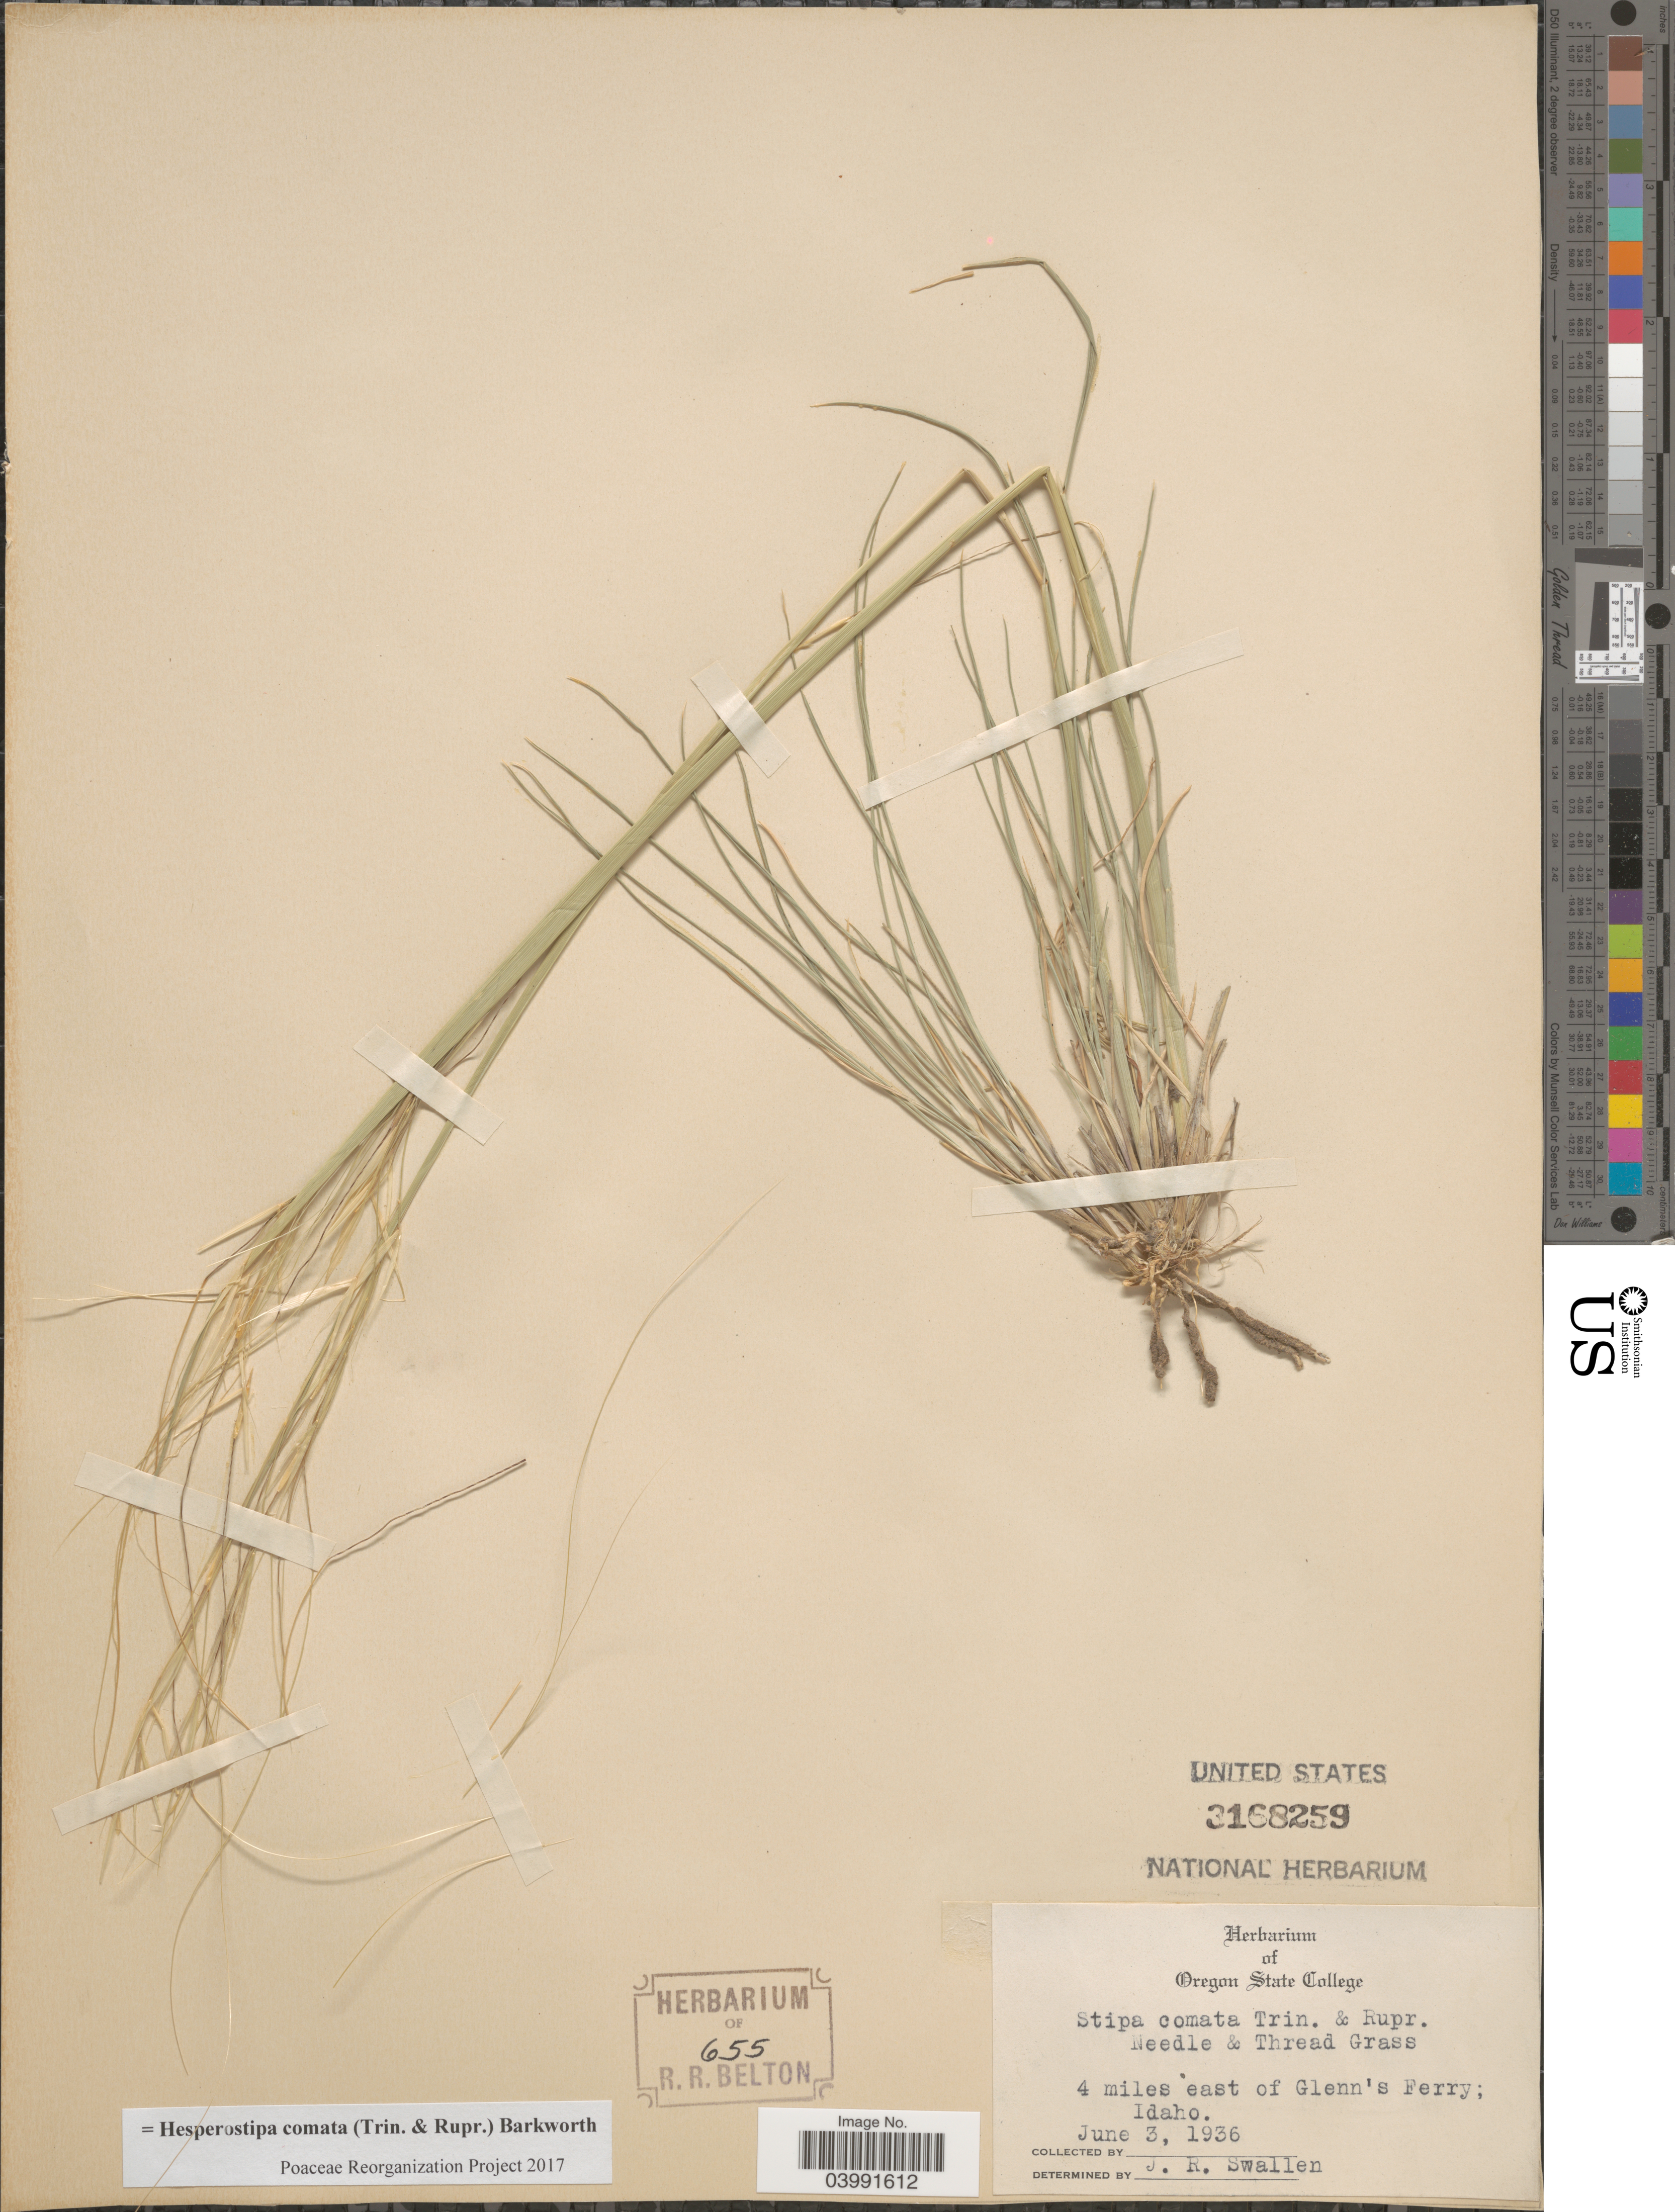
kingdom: Plantae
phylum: Tracheophyta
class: Liliopsida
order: Poales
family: Poaceae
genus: Hesperostipa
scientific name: Hesperostipa comata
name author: (Trin. & Rupr.) Barkworth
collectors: J. R. Swallen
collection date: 1936-06-03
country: United States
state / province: Idaho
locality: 4 miles east of Glenn's Ferry.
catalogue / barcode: US 3168259